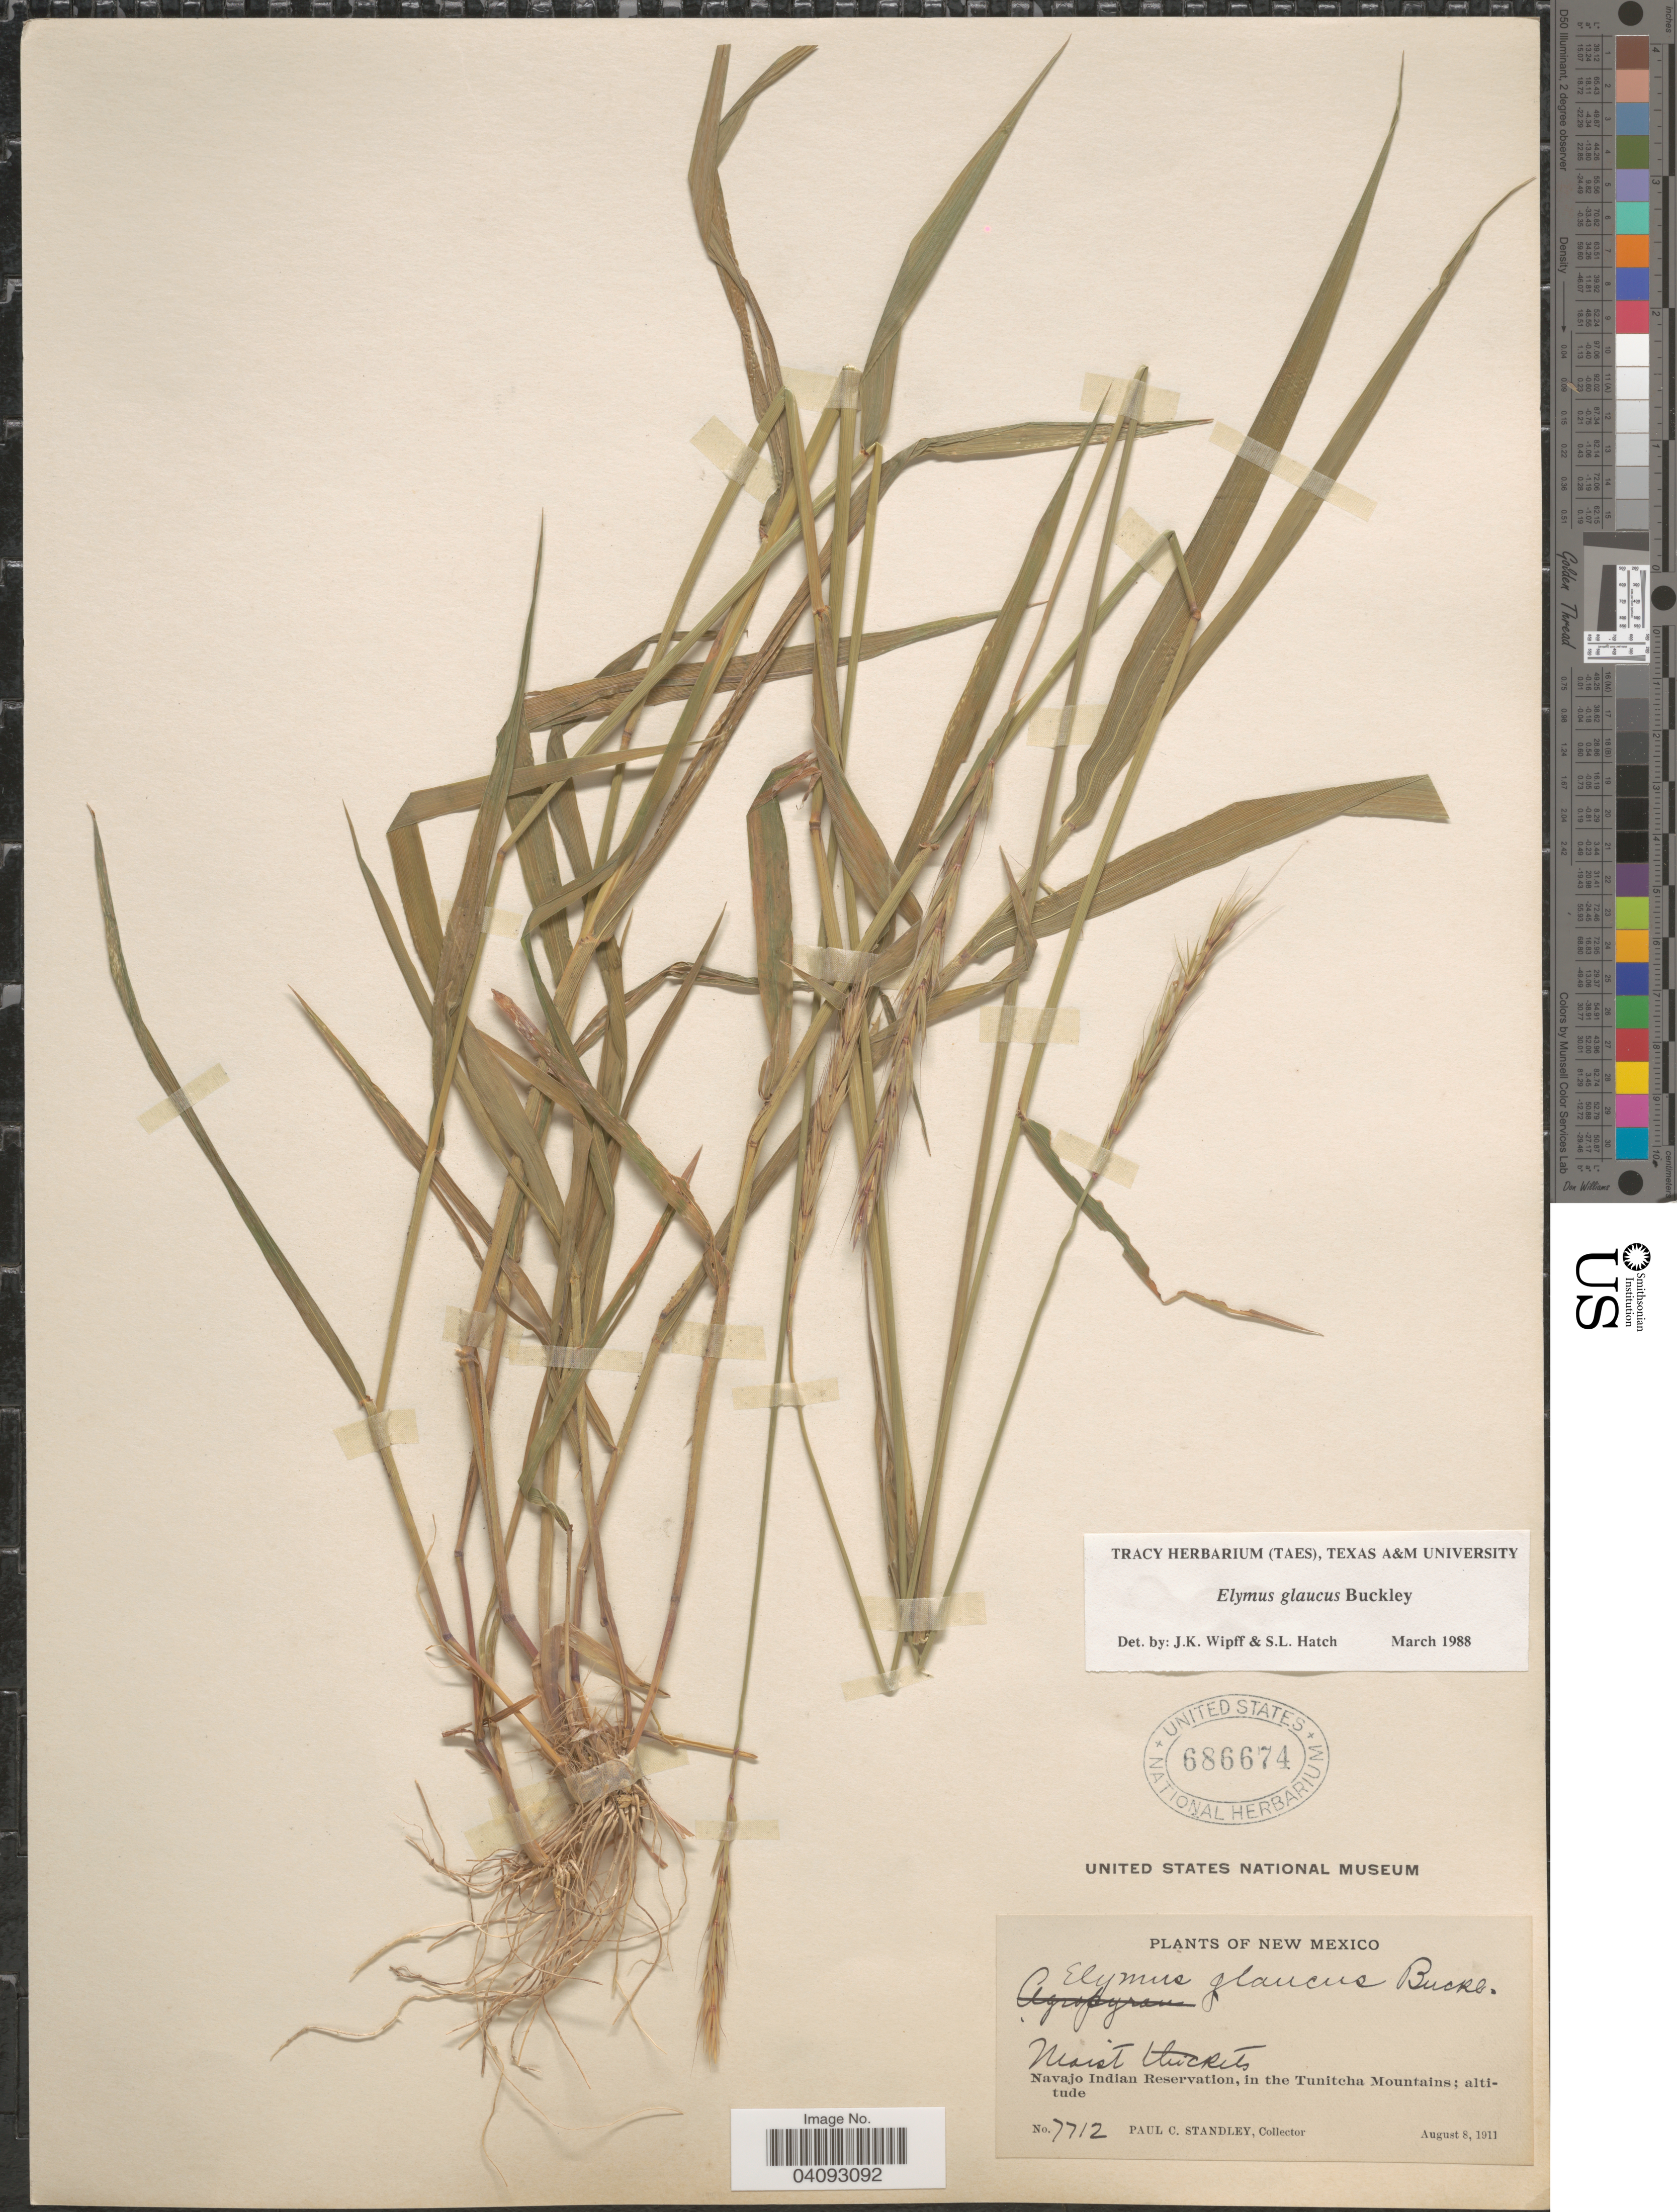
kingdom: Plantae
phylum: Tracheophyta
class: Liliopsida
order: Poales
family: Poaceae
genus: Elymus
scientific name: Elymus glaucus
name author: Buckley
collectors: P. C. Standley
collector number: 7712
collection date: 1911-08-08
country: United States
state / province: New Mexico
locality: Moist thickets. Navajo Indian Reservation, in the Tunitcha Mountains.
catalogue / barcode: US 686674